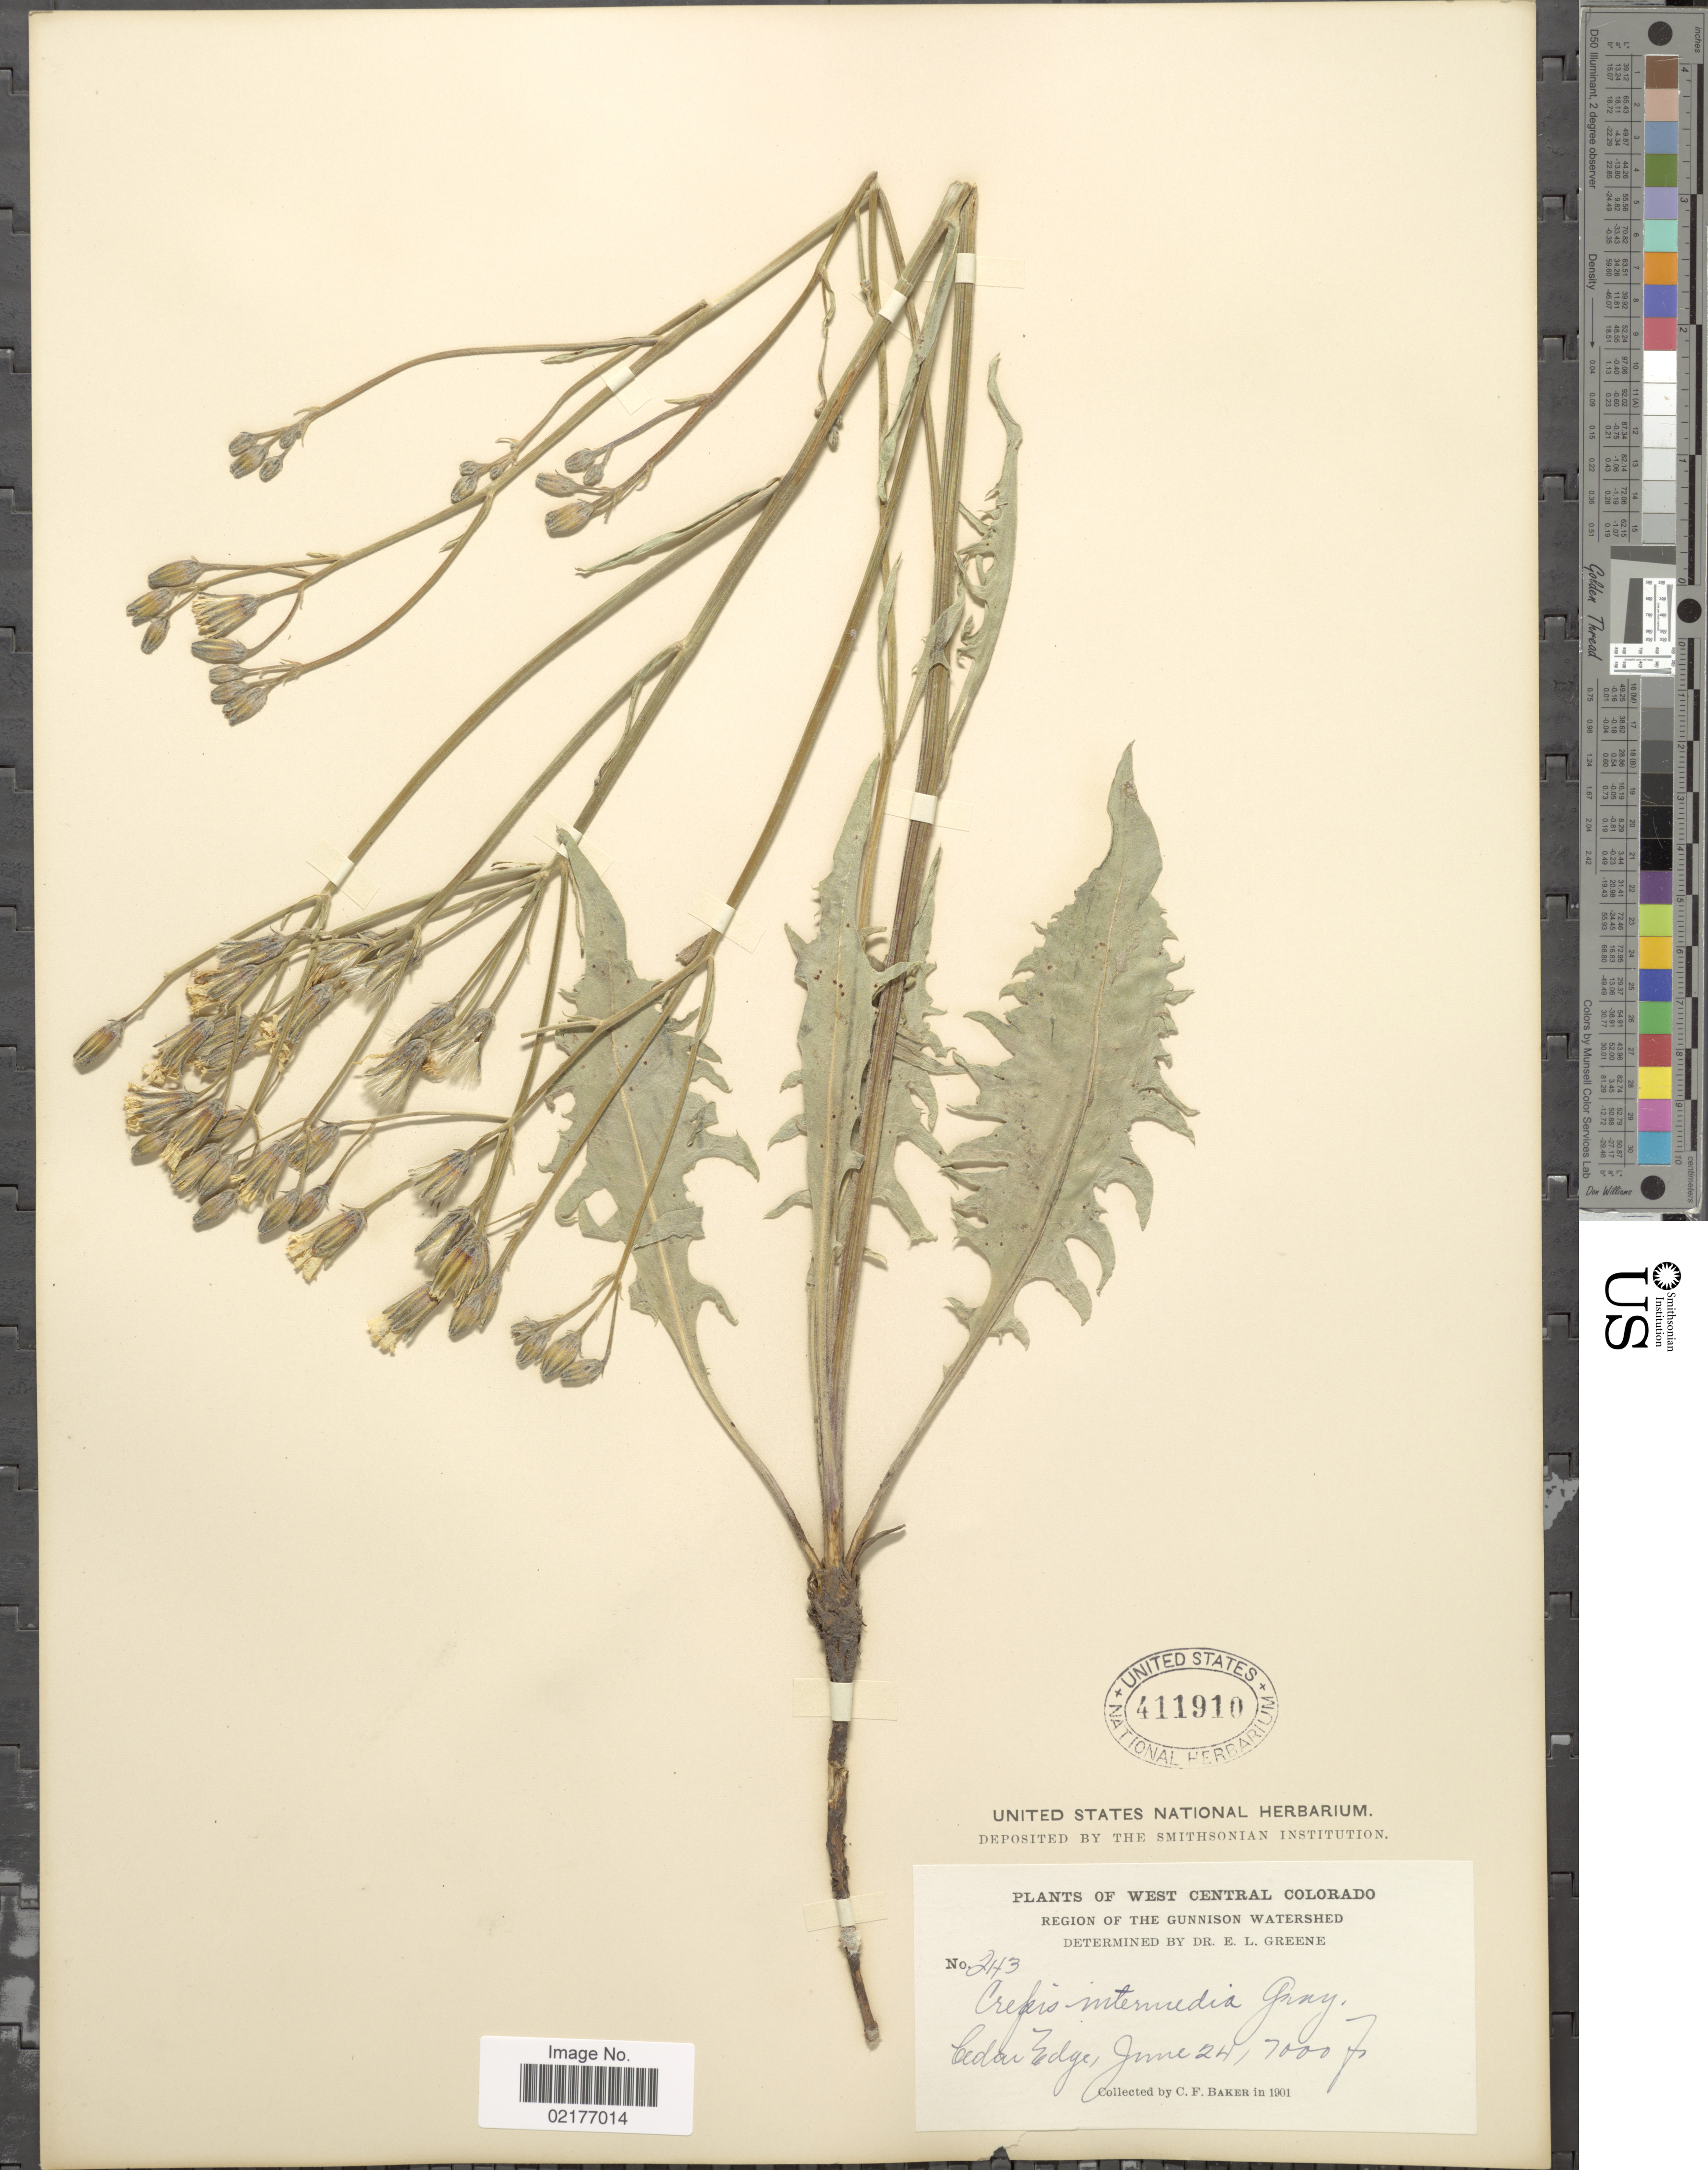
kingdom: Plantae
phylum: Tracheophyta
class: Magnoliopsida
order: Asterales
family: Asteraceae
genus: Crepis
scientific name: Crepis intermedia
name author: A. Gray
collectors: C. F. Baker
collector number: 243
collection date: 1901-06-24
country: United States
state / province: Colorado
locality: West Central Colorado, Region of The Gunnison Watershed, Cedar Edge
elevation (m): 2134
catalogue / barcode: US 411910